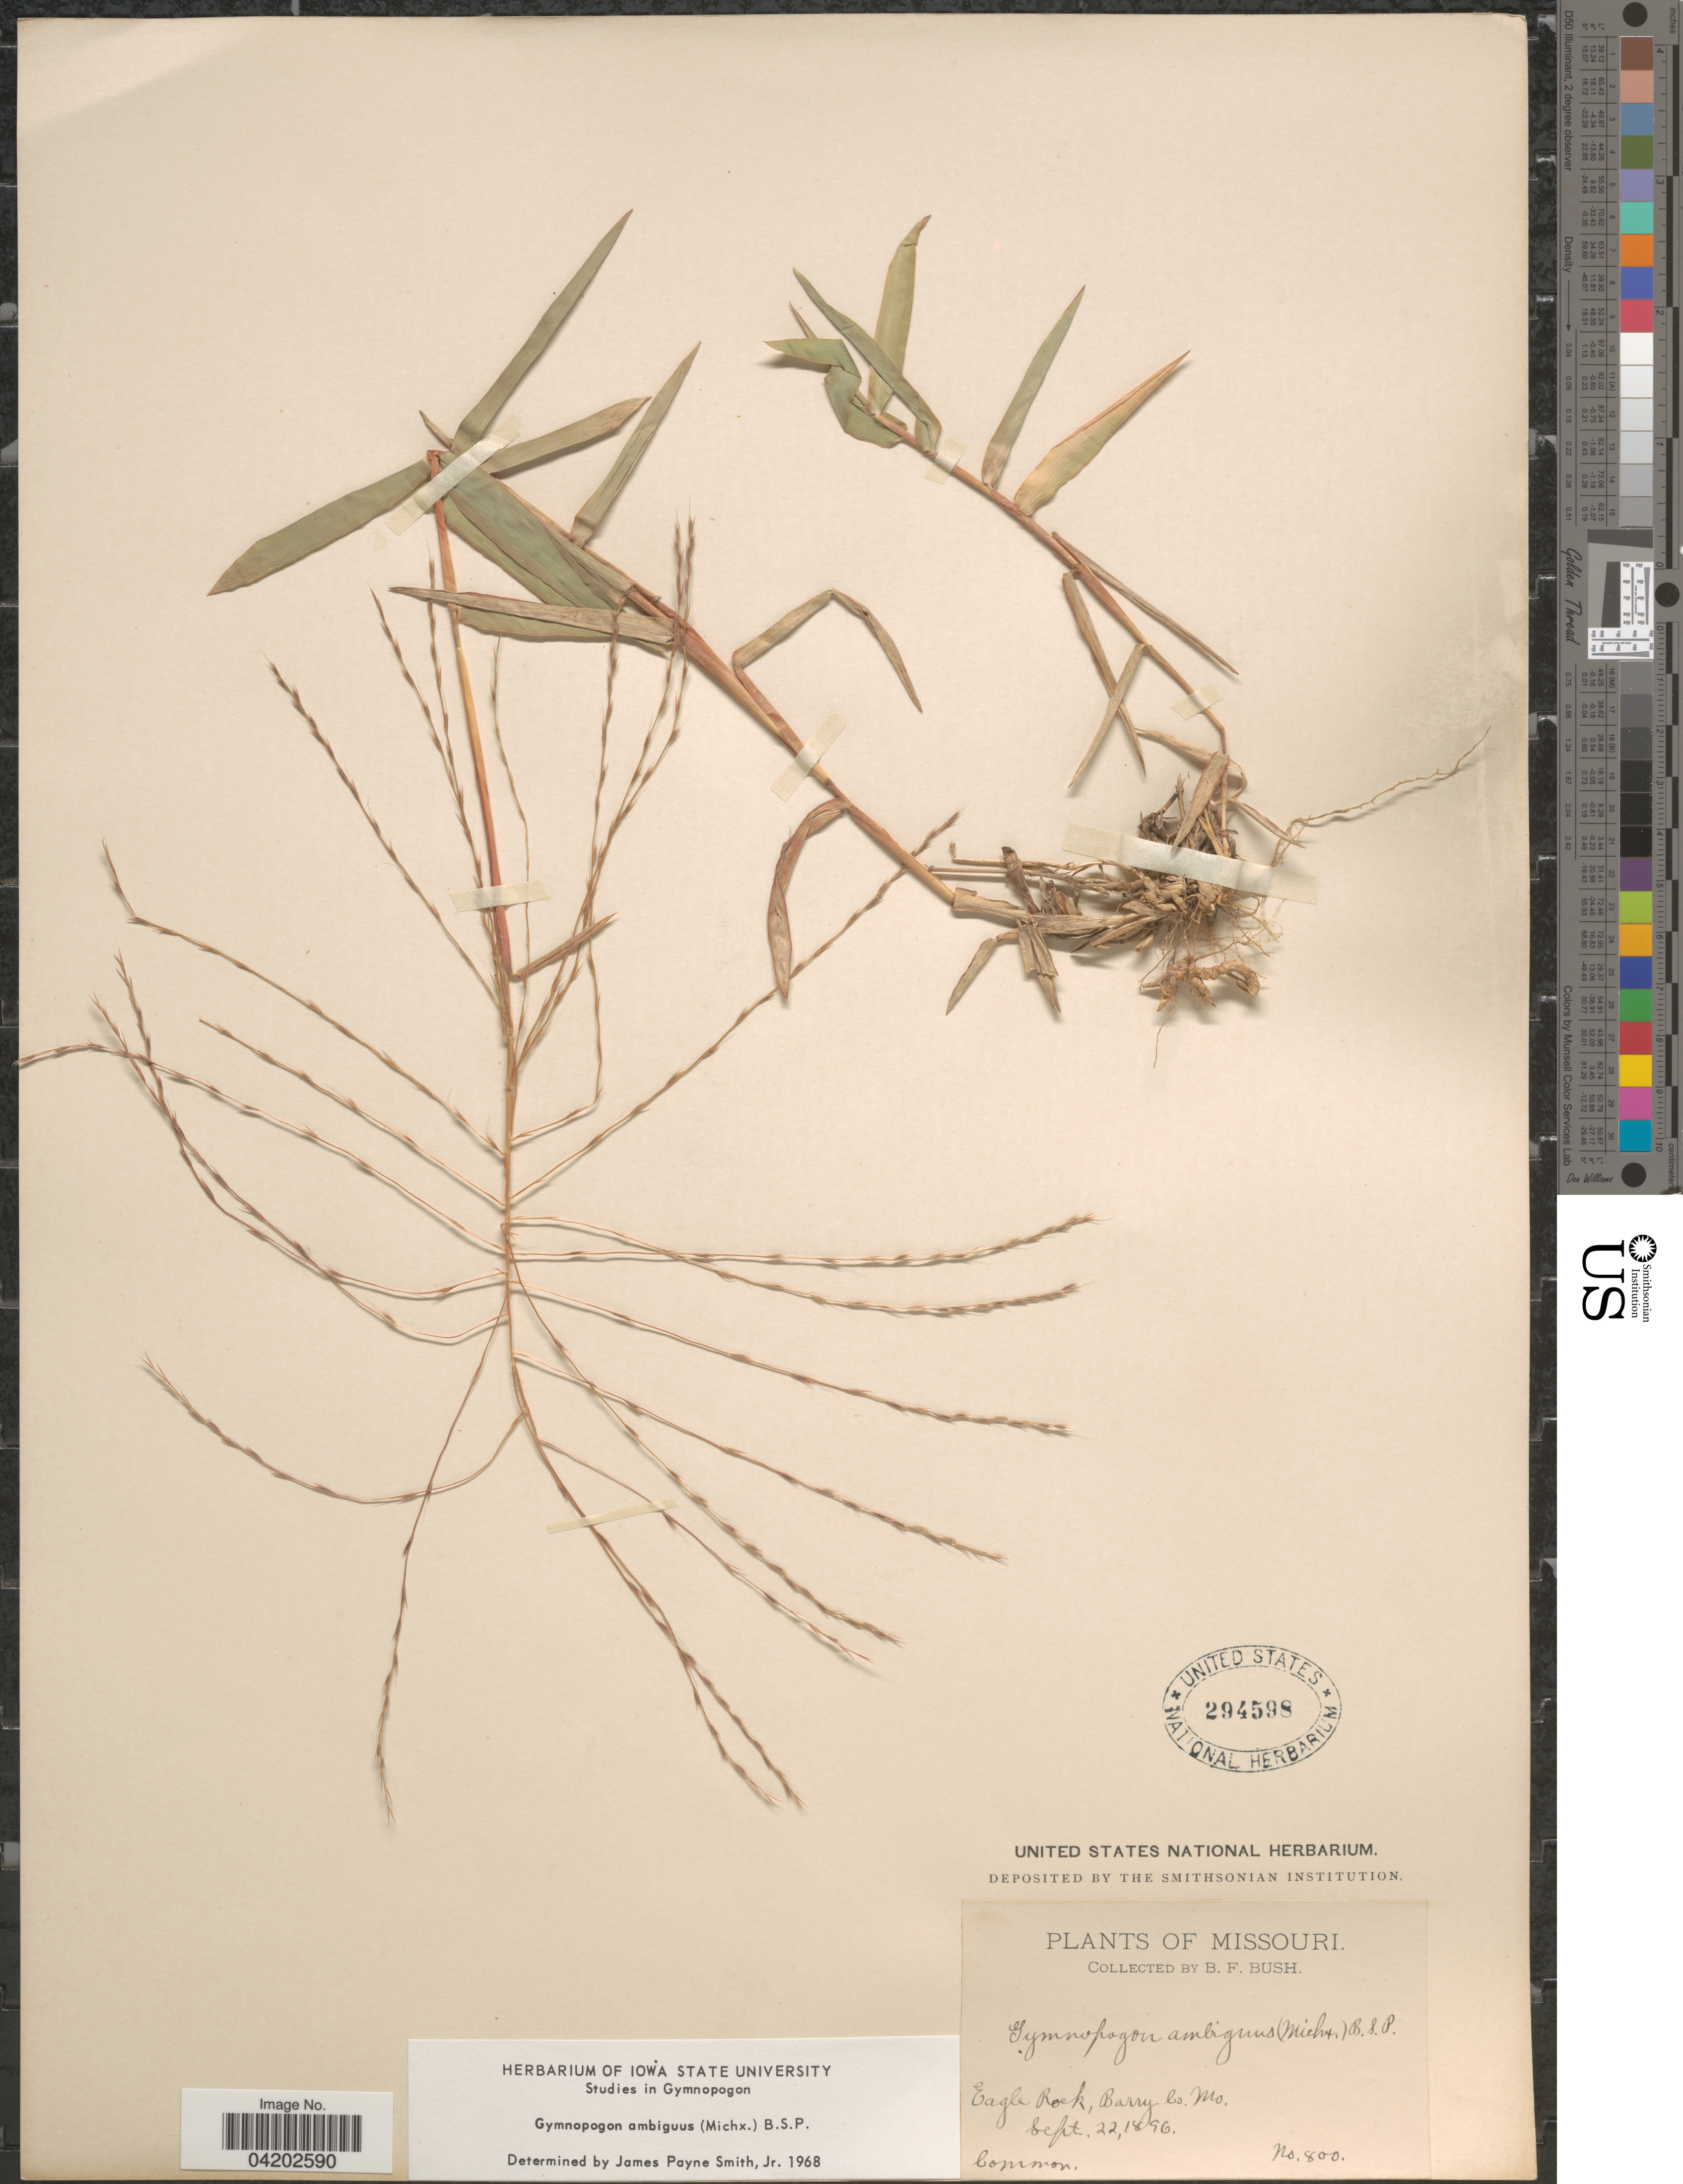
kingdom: Plantae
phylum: Tracheophyta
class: Liliopsida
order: Poales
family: Poaceae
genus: Gymnopogon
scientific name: Gymnopogon ambiguus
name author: (Michx.) Britton, Stearns & Poggenb.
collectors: B. F. Bush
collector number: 800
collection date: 1896-09-22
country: United States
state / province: Missouri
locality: Eagle Rock, Barry Co.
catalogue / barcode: US 294598